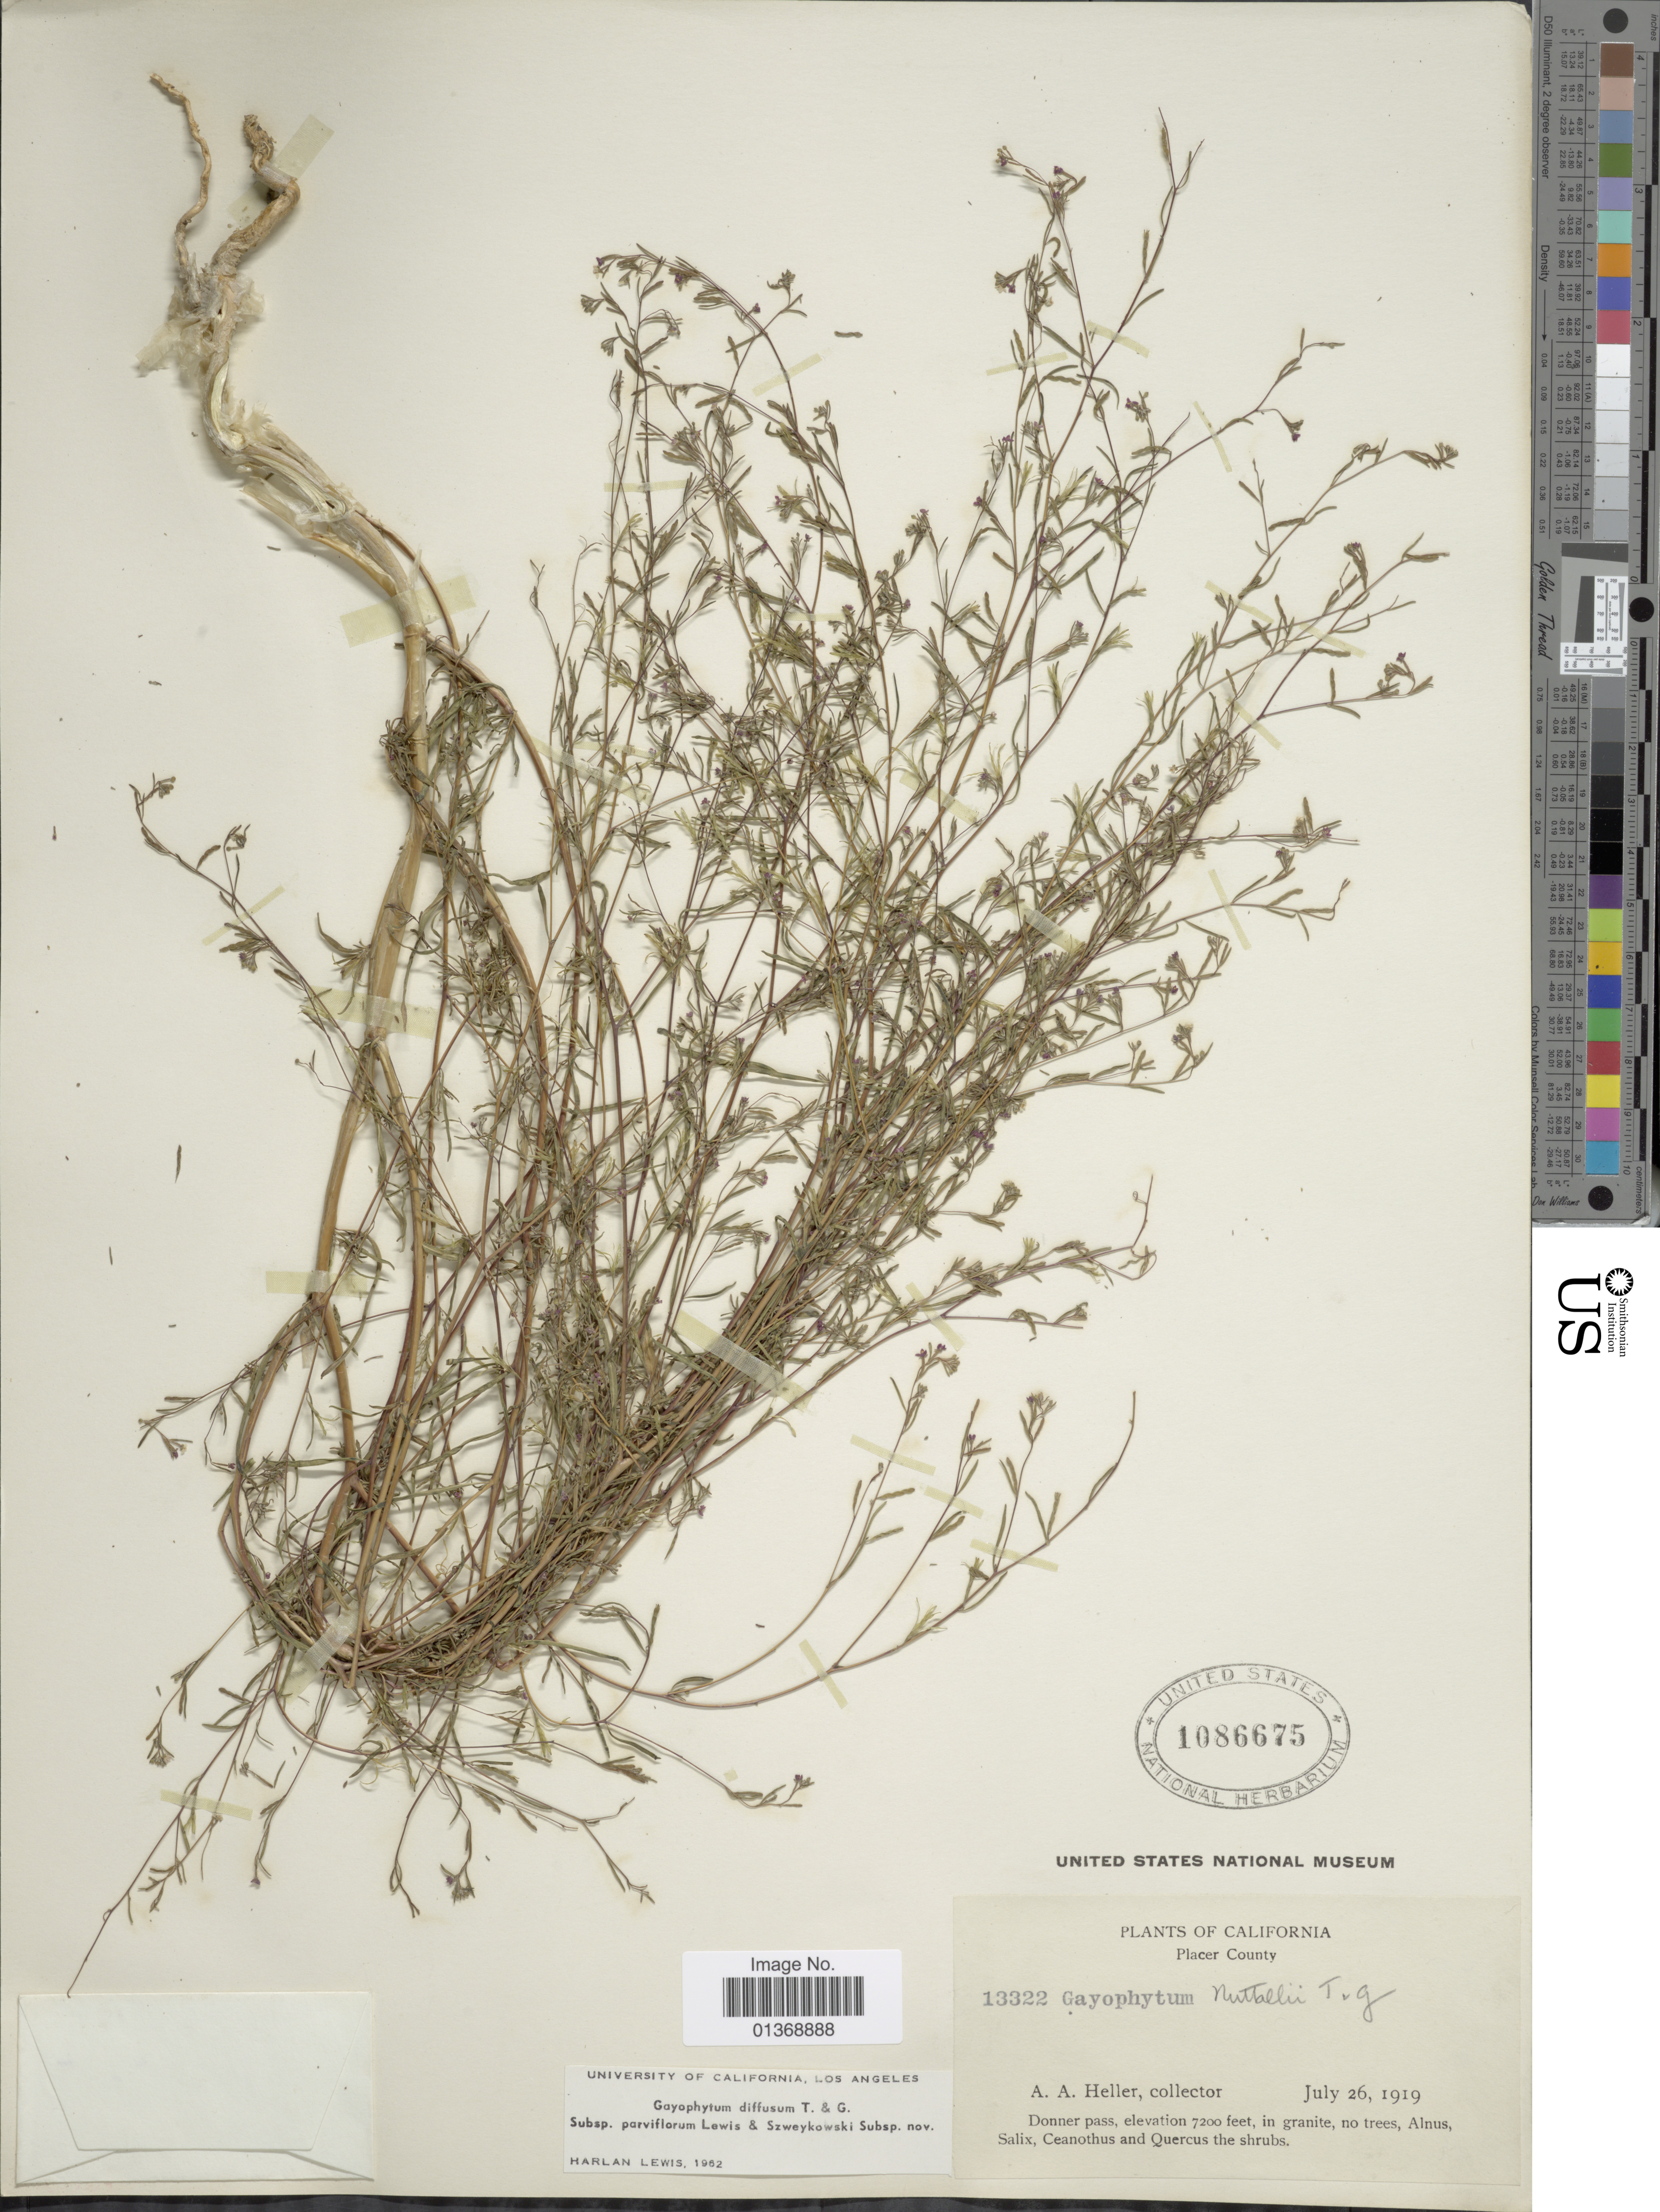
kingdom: Plantae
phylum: Tracheophyta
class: Magnoliopsida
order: Myrtales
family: Onagraceae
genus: Gayophytum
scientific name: Gayophytum diffusum subsp. parviflorum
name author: F. H. Lewis & Szweyk.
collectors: A. A. Heller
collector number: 13322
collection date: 1919-07-26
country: United States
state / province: California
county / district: Placer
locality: Placer County. Donner pass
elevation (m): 2195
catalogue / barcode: US 1086675